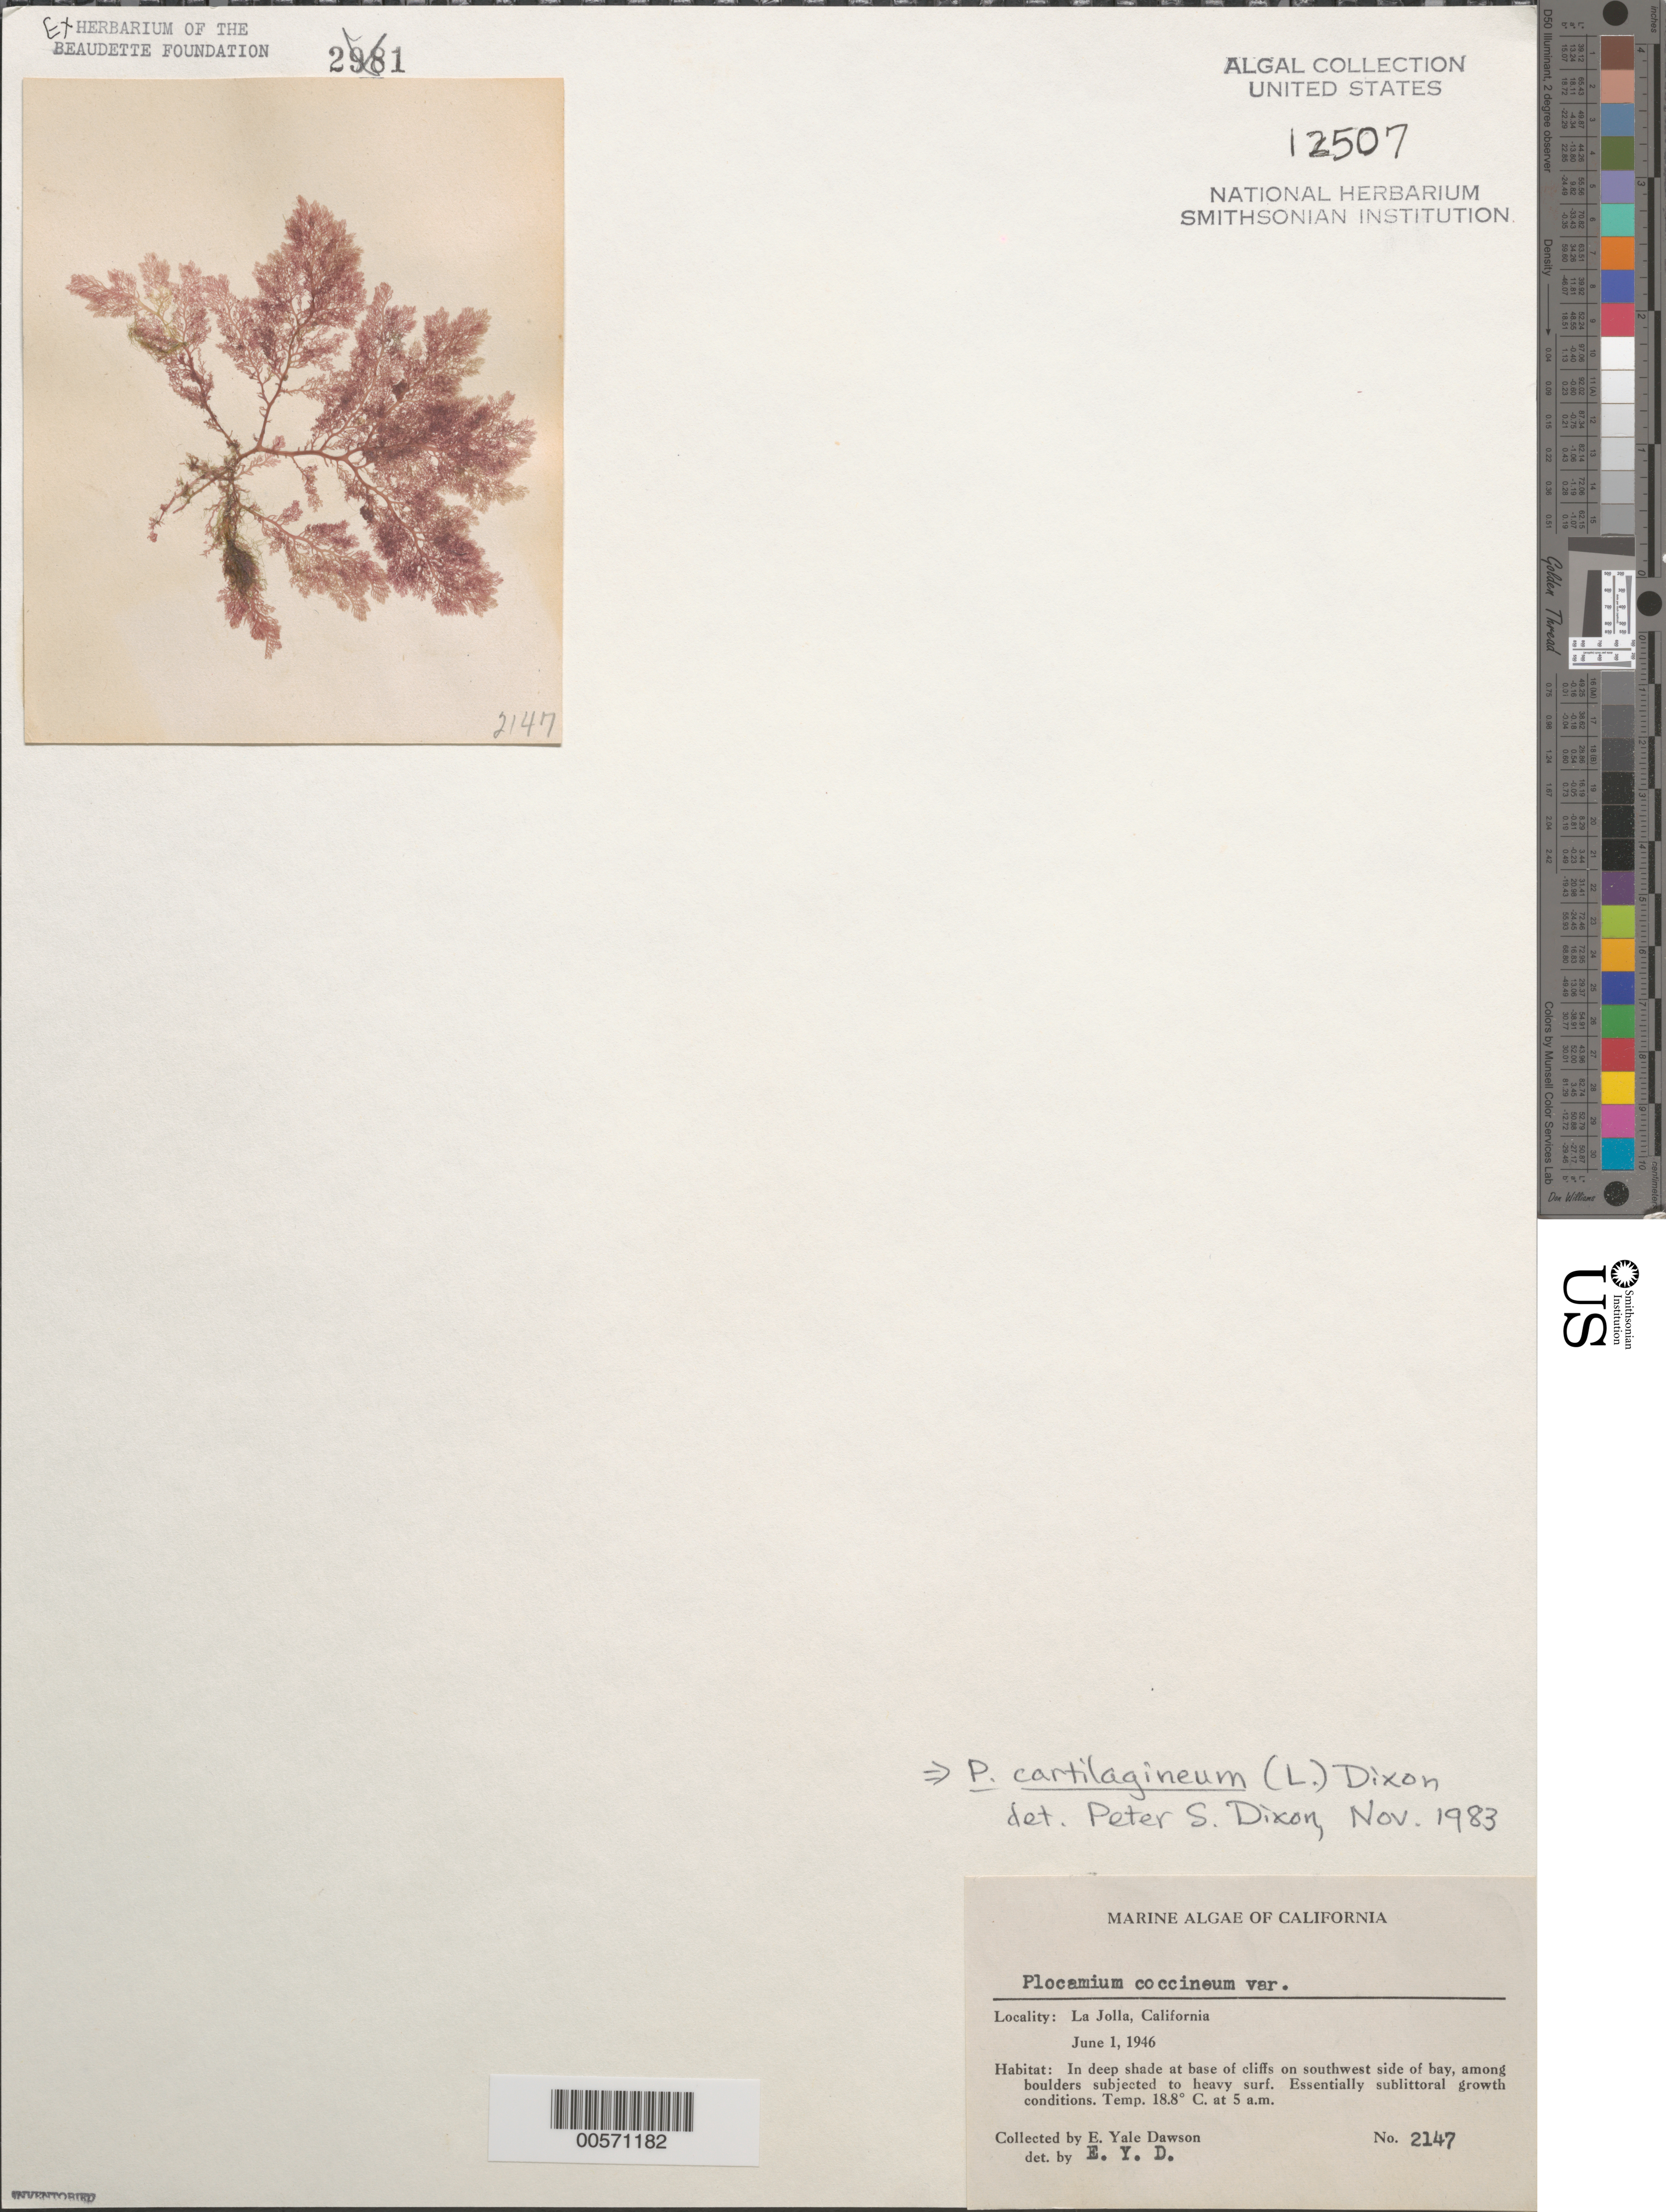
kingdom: Plantae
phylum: Rhodophyta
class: Florideophyceae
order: Plocamiales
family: Plocamiaceae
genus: Plocamium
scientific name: Plocamium cartilagineum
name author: (L.) P.S. Dixon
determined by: Dixon, P. S.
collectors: E. Y. Dawson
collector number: EYD 2147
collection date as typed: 01 Jun 1946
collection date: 1946-06-01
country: United States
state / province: California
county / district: San Diego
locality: La Jolla, southwest La Jolla Bay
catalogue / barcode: US 12507